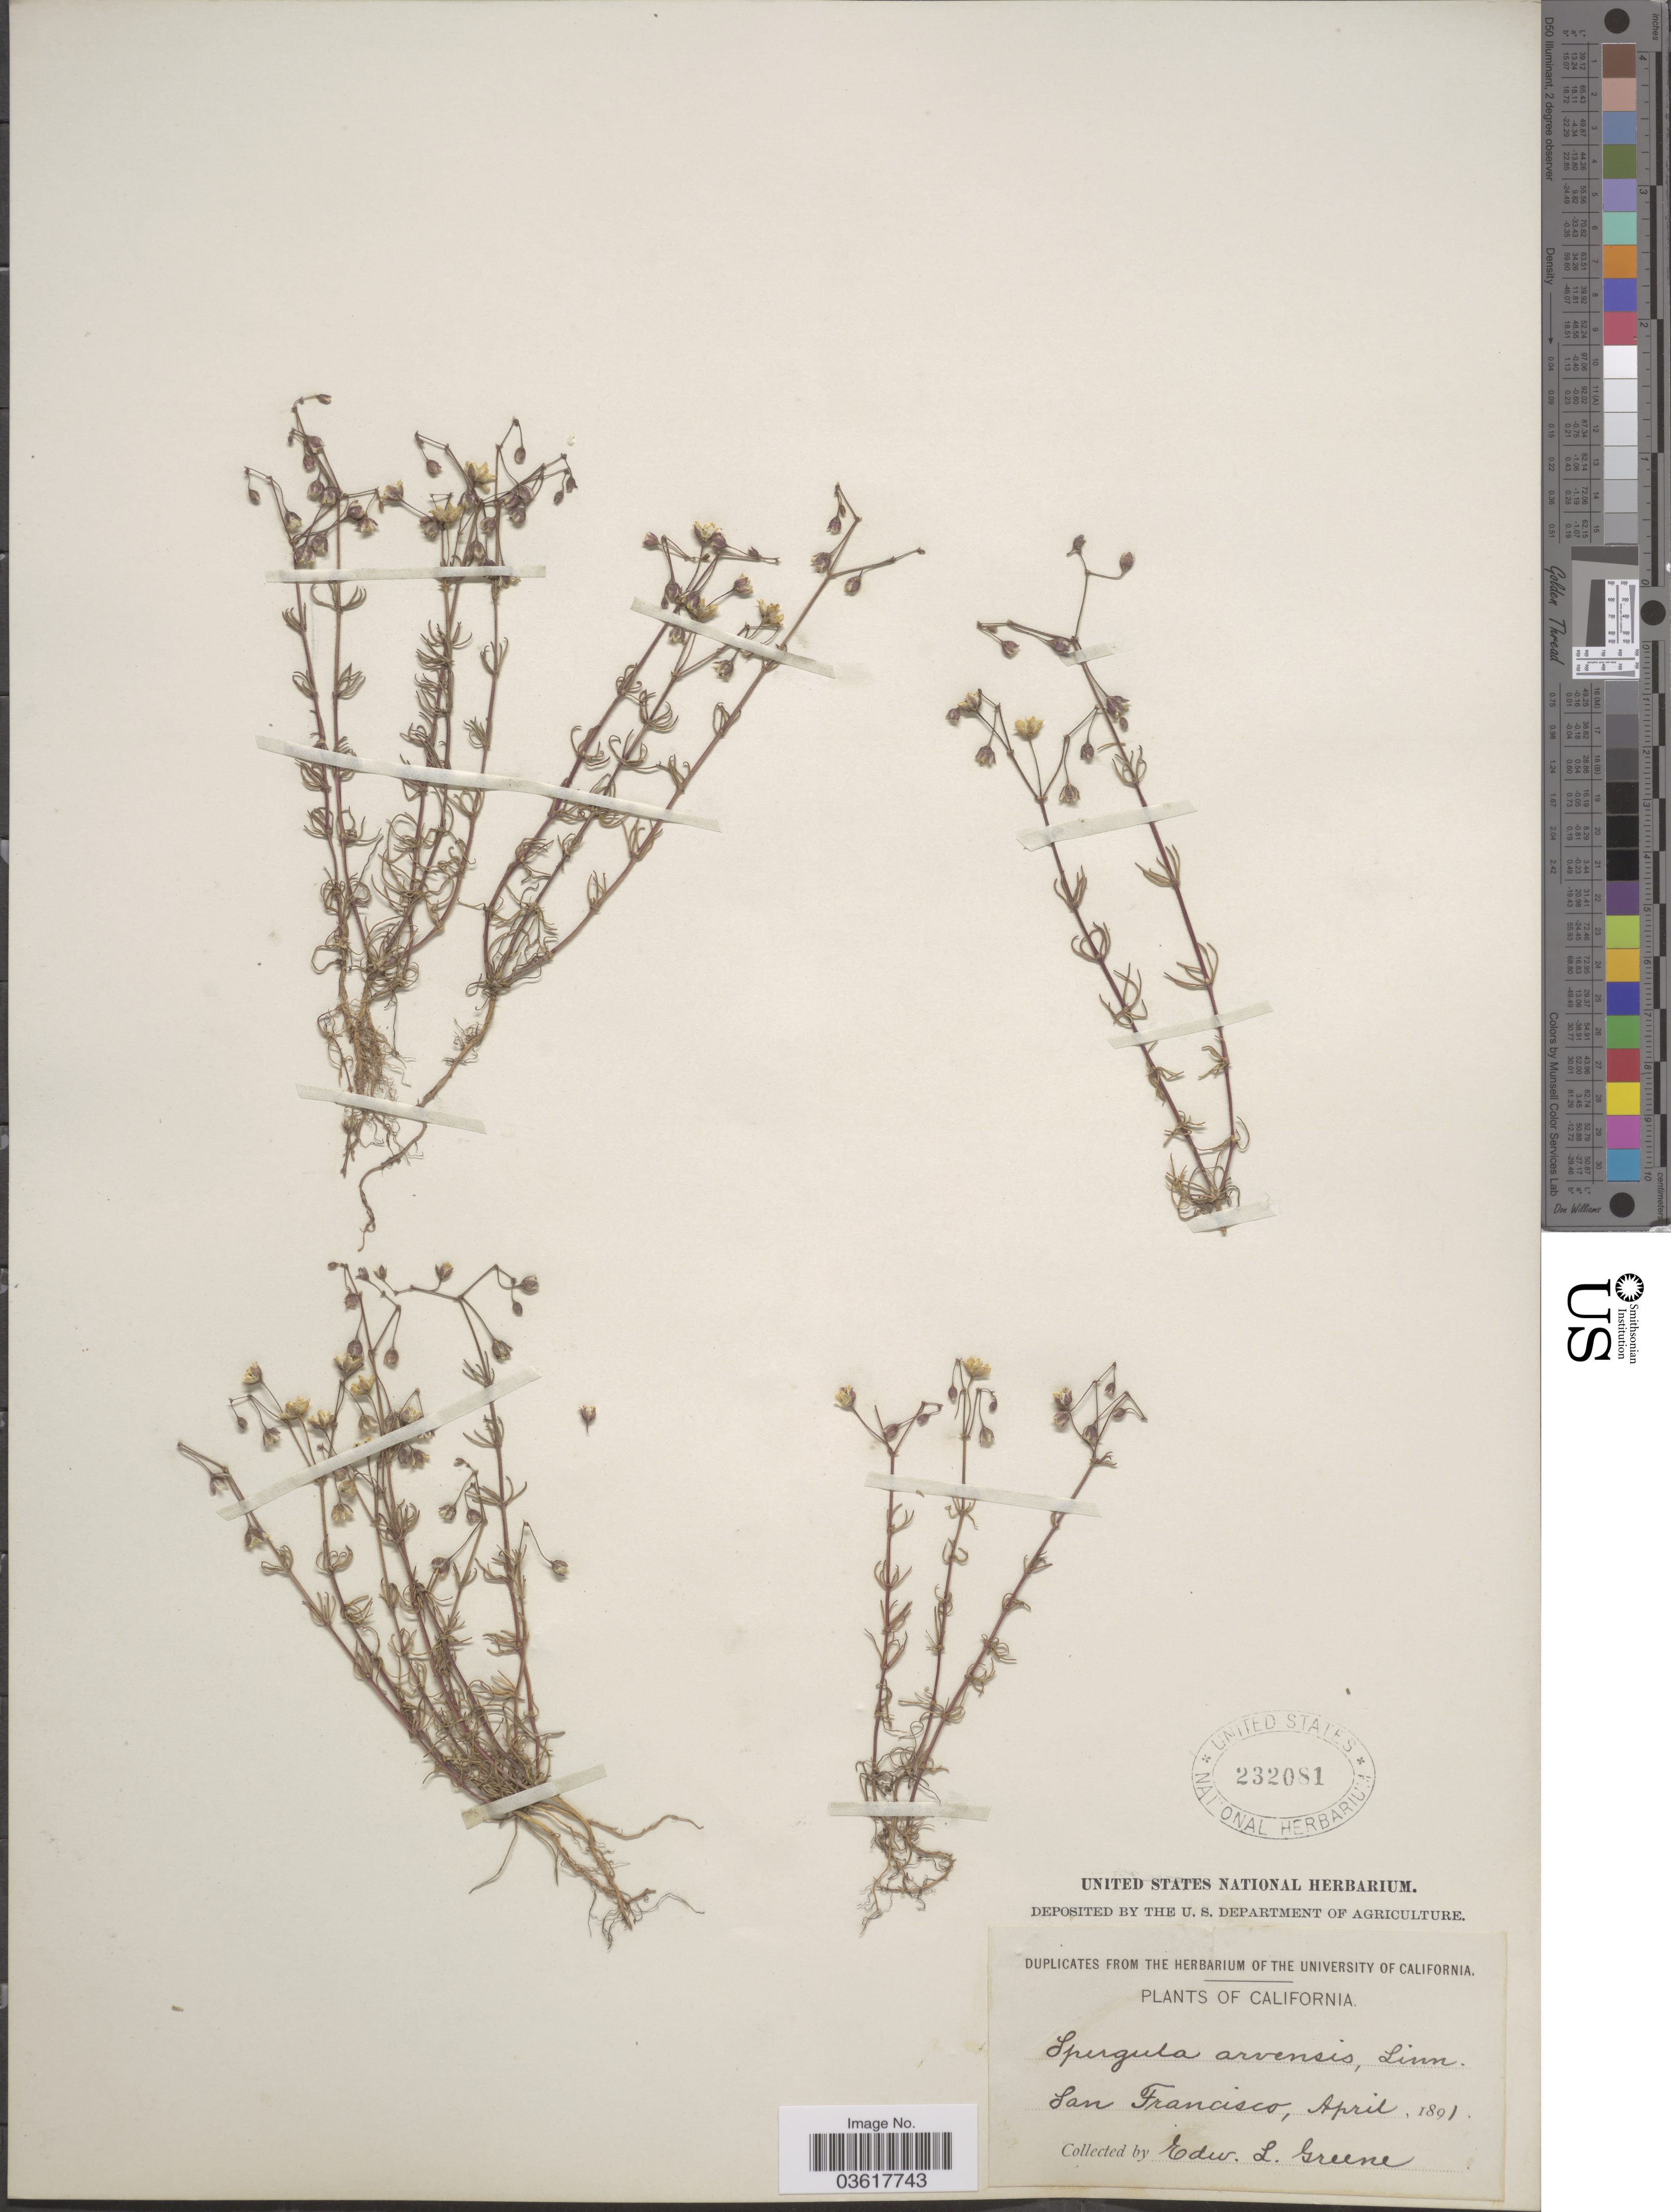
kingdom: Plantae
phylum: Tracheophyta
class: Magnoliopsida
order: Caryophyllales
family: Caryophyllaceae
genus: Spergula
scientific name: Spergula arvensis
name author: L.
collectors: E. L. Greene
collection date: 1891-04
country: United States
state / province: California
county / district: San Francisco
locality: San Francisco.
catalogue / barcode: US 232081